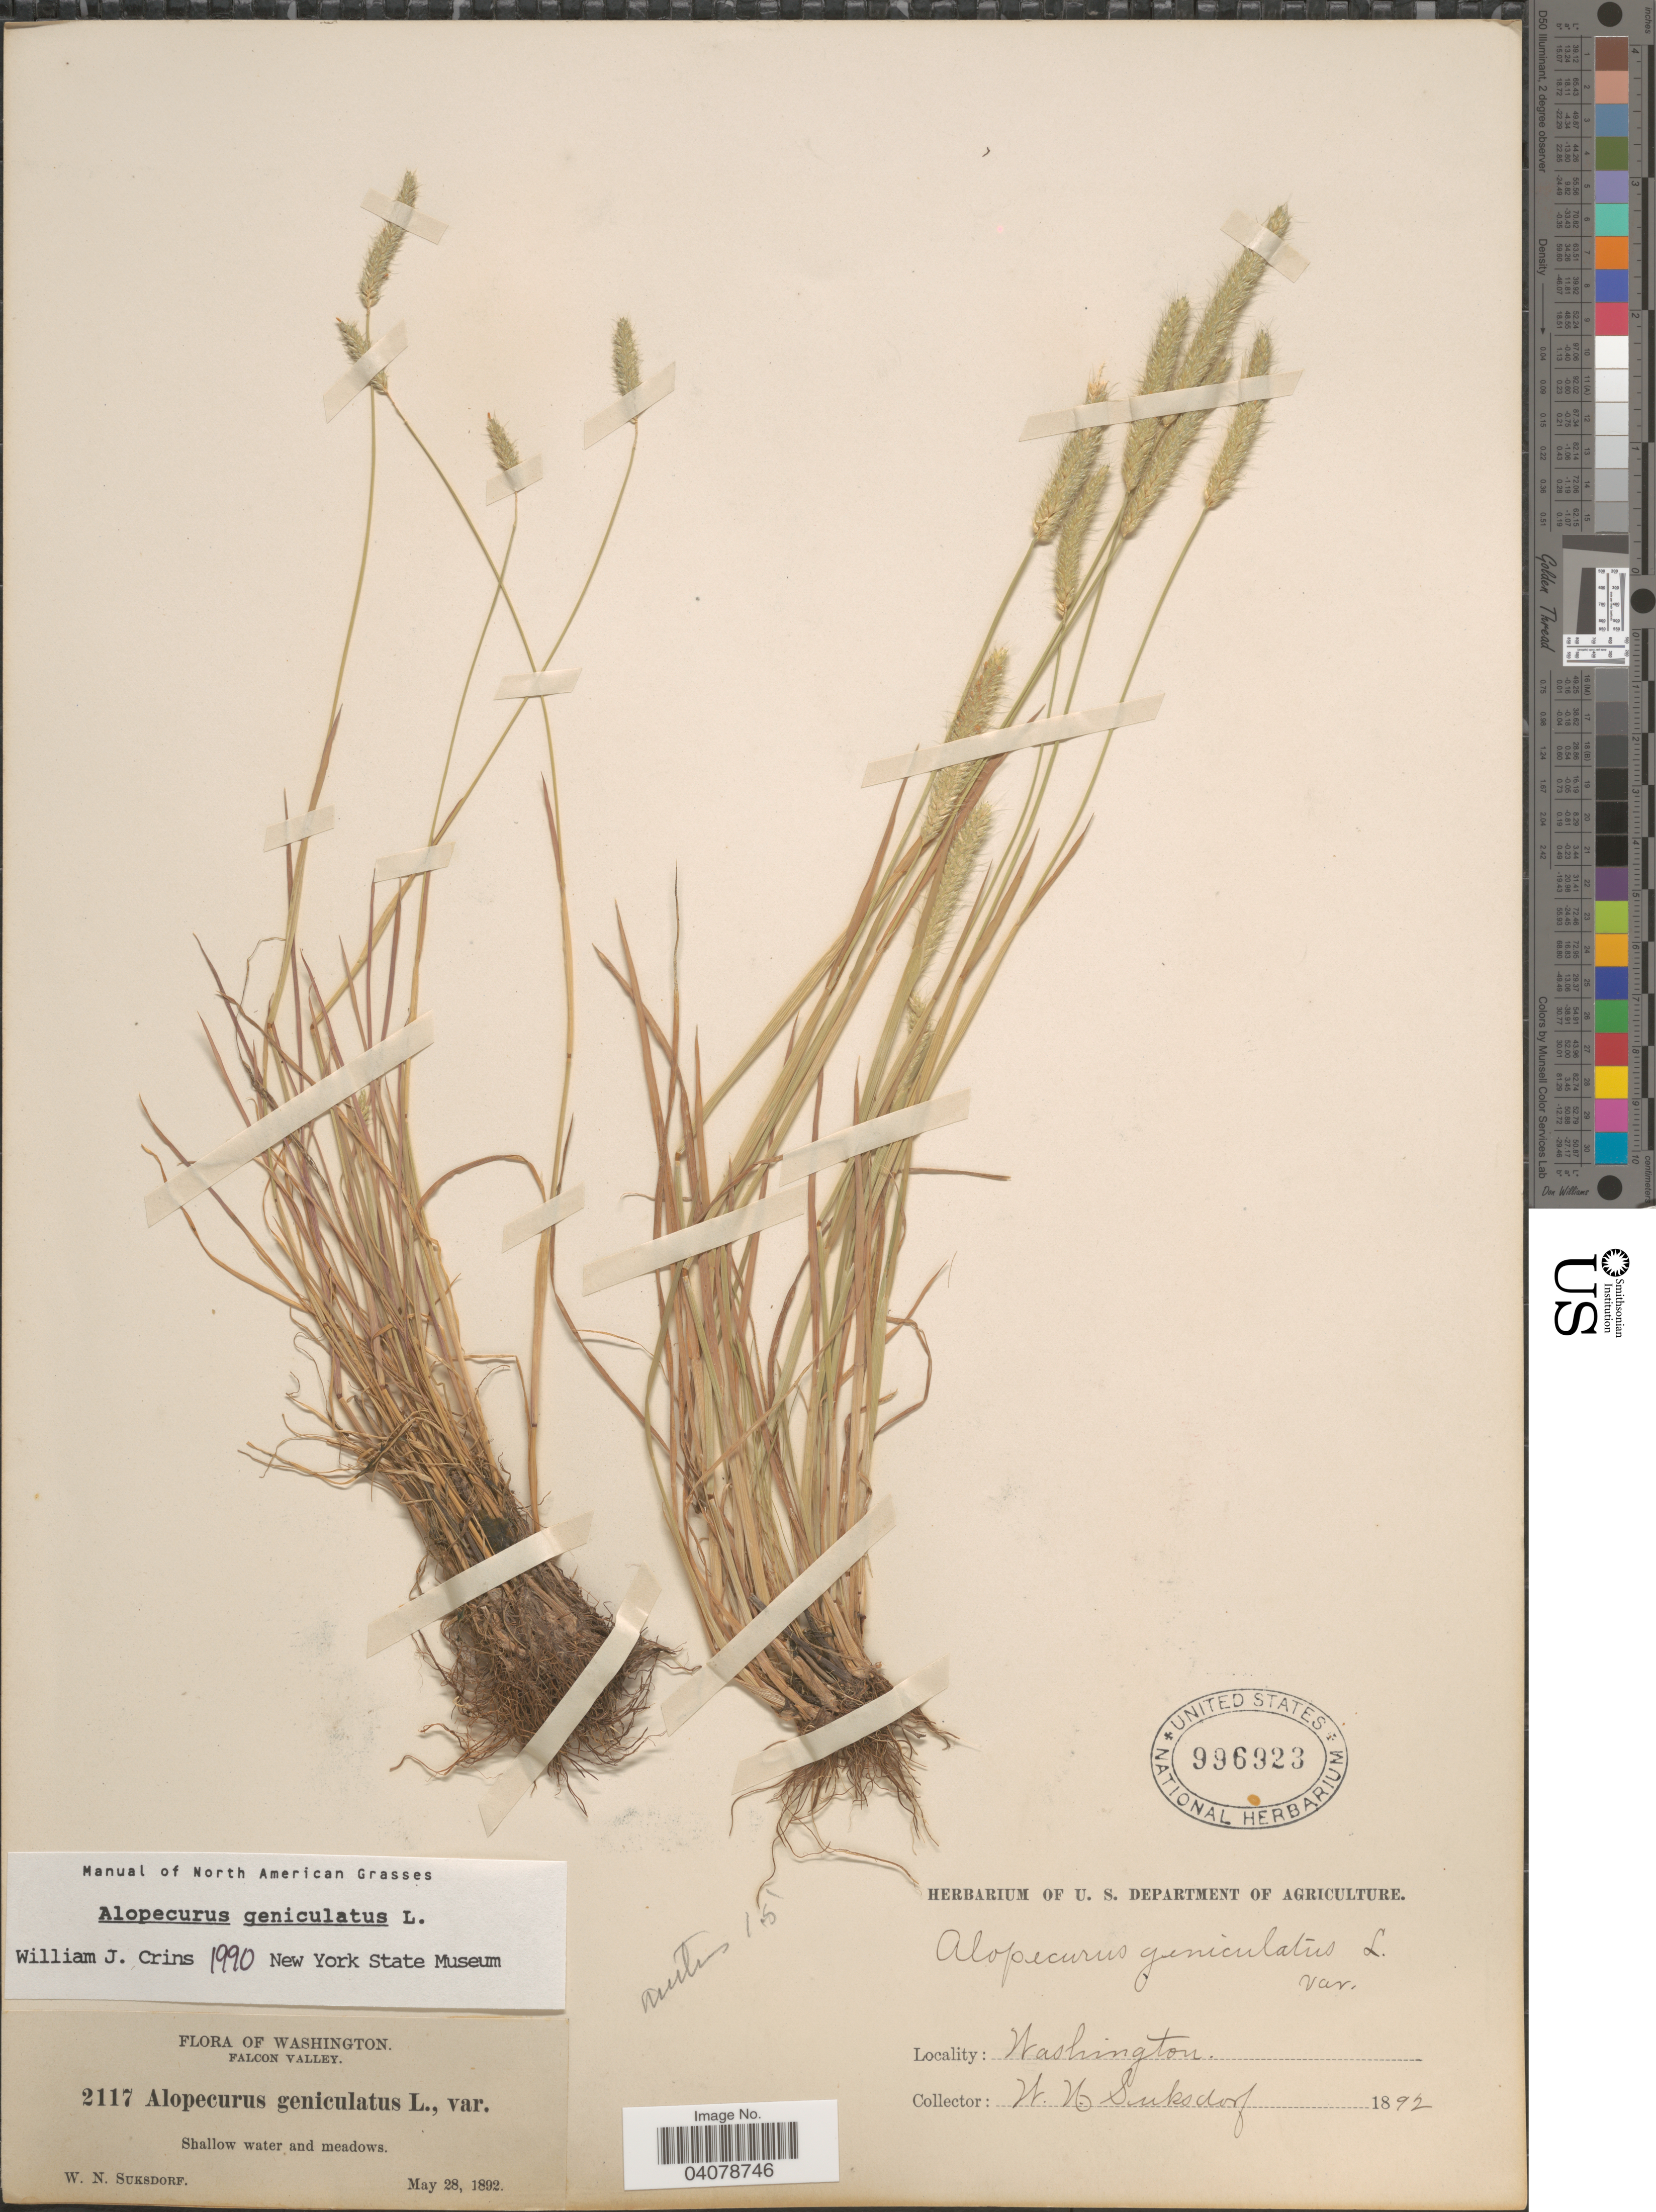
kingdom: Plantae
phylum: Tracheophyta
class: Liliopsida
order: Poales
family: Poaceae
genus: Alopecurus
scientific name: Alopecurus geniculatus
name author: L.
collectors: W. N. Suksdorf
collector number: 2117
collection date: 1892-05-28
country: United States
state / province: Washington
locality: Falcon Valley. Shallow water and meadows.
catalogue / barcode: US 996923